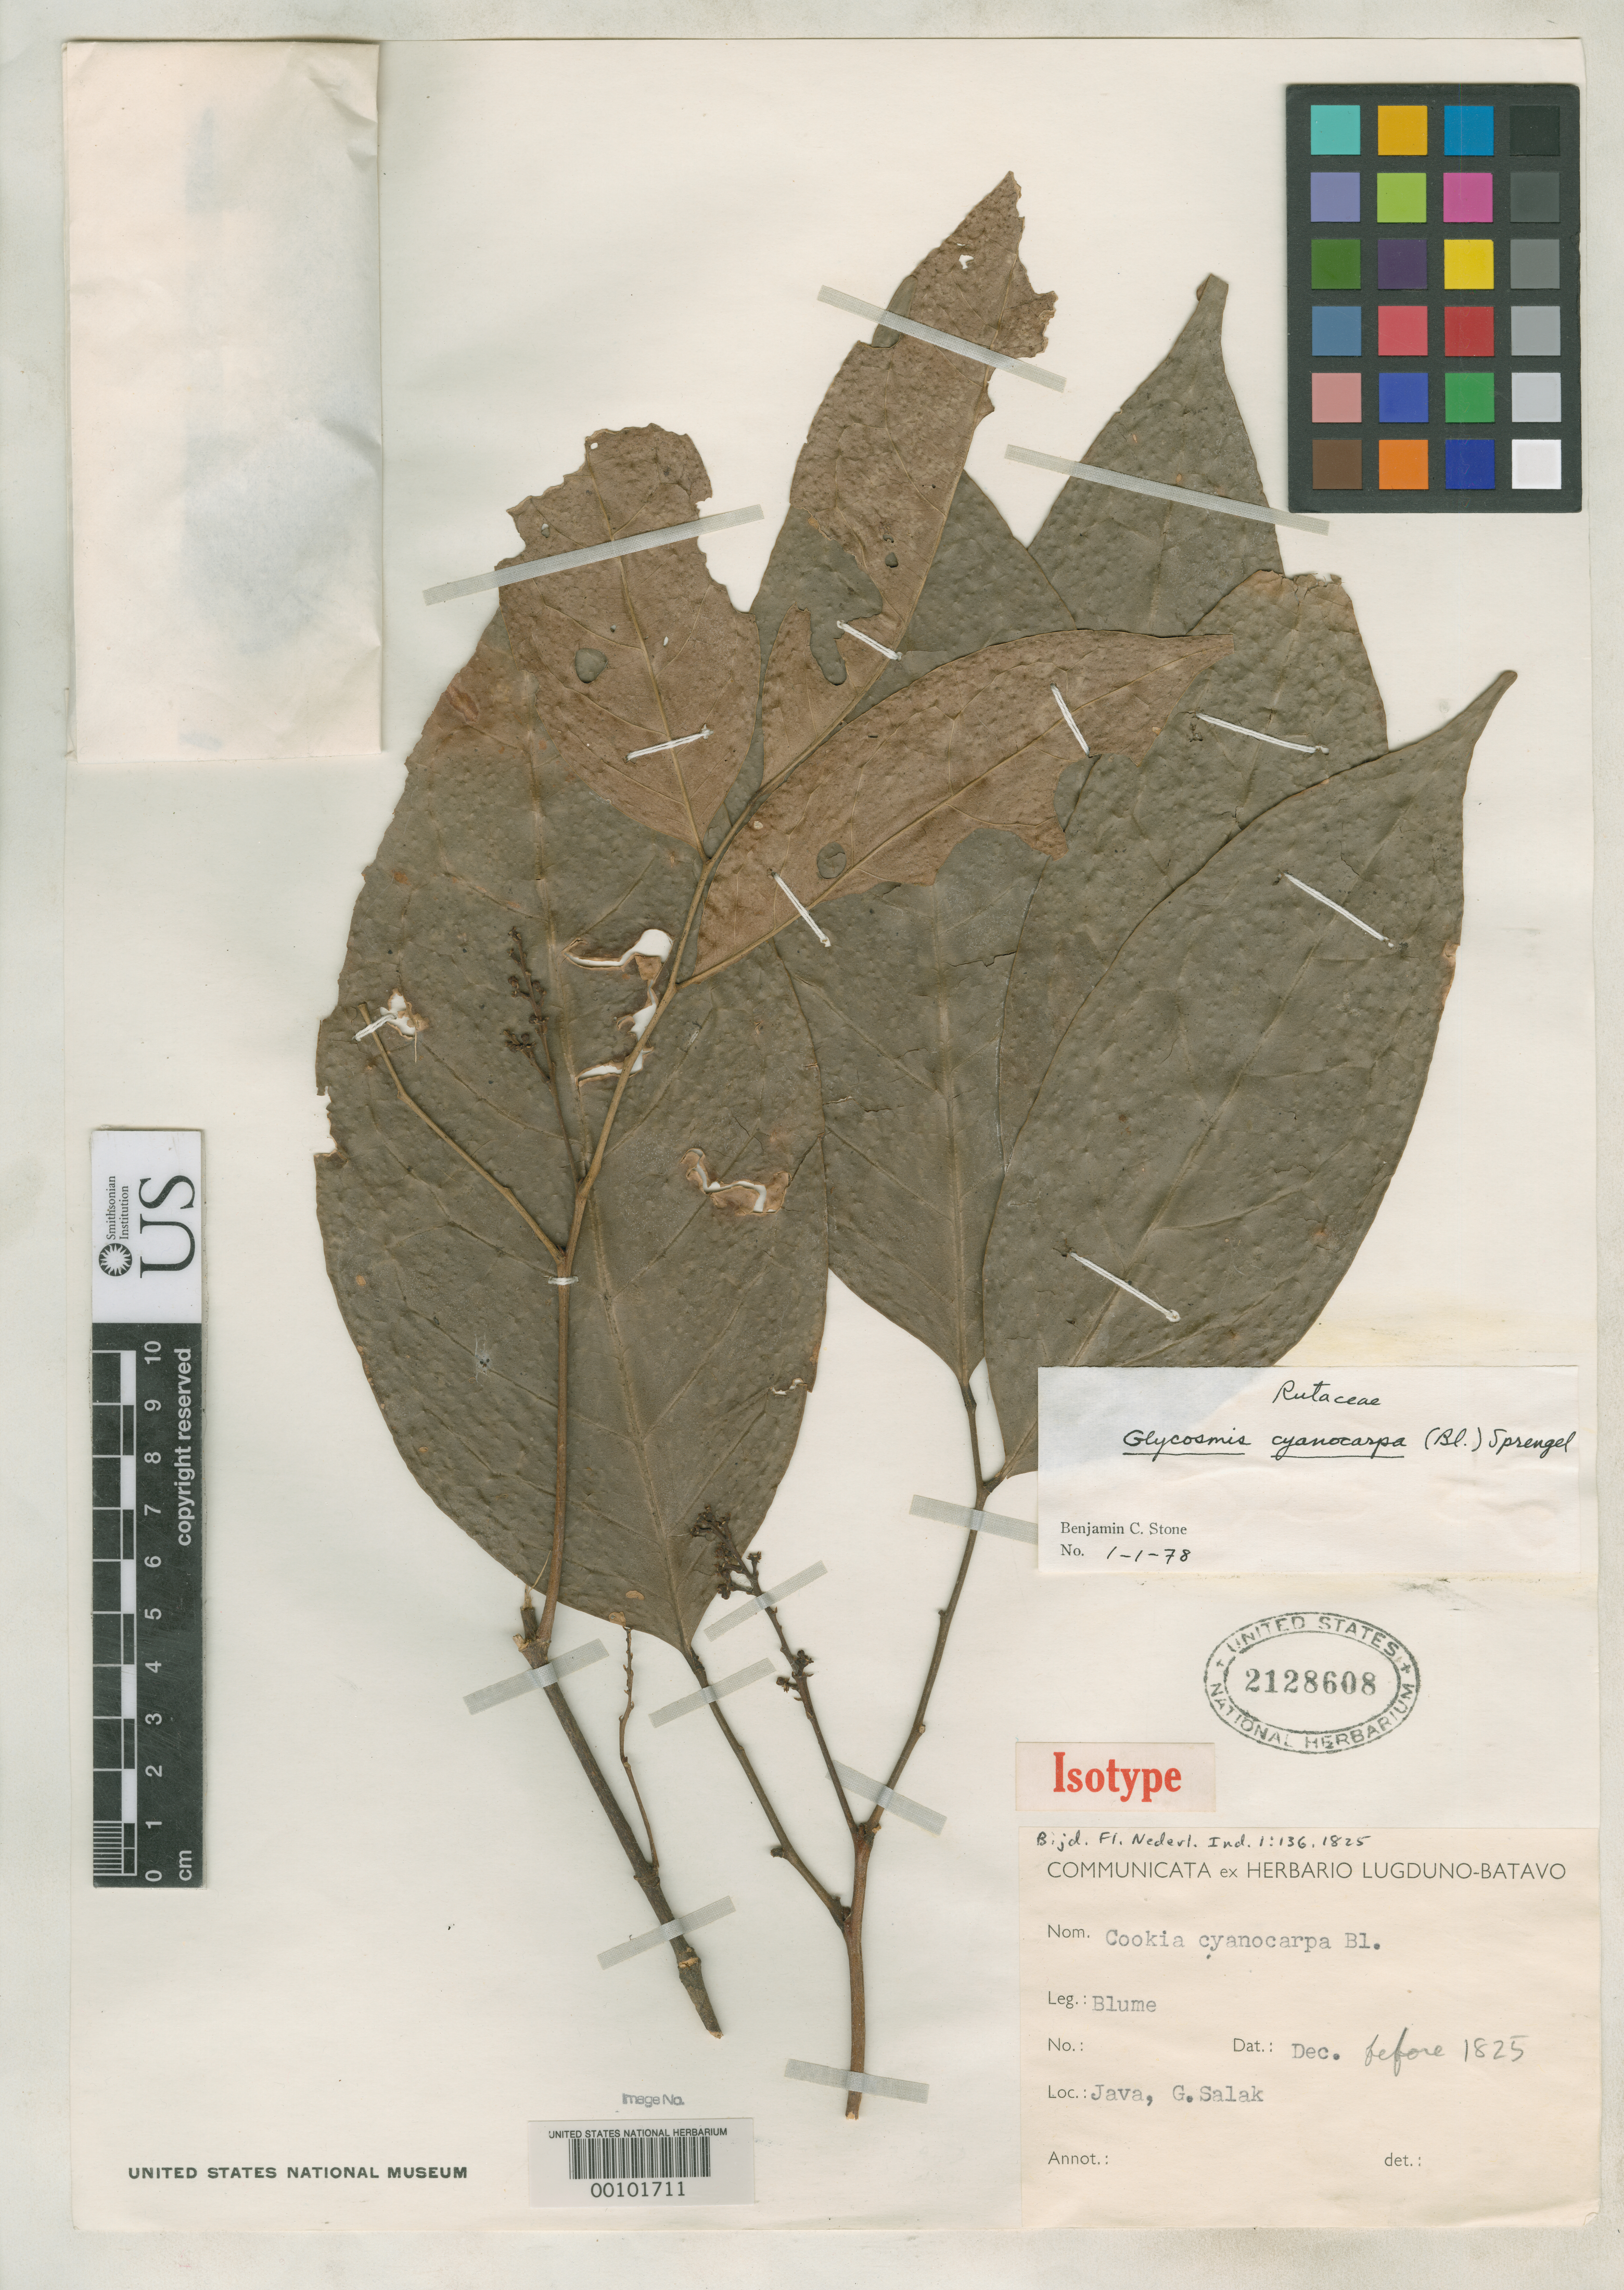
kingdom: Plantae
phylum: Tracheophyta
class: Magnoliopsida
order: Sapindales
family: Rutaceae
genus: Cookia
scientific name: Cookia cyanocarpa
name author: Blume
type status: Isotype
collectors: C. L. von Blume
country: Indonesia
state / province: Java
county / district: Jawa Barat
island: Java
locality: Mt. Salak, West Java.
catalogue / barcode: US 2128608